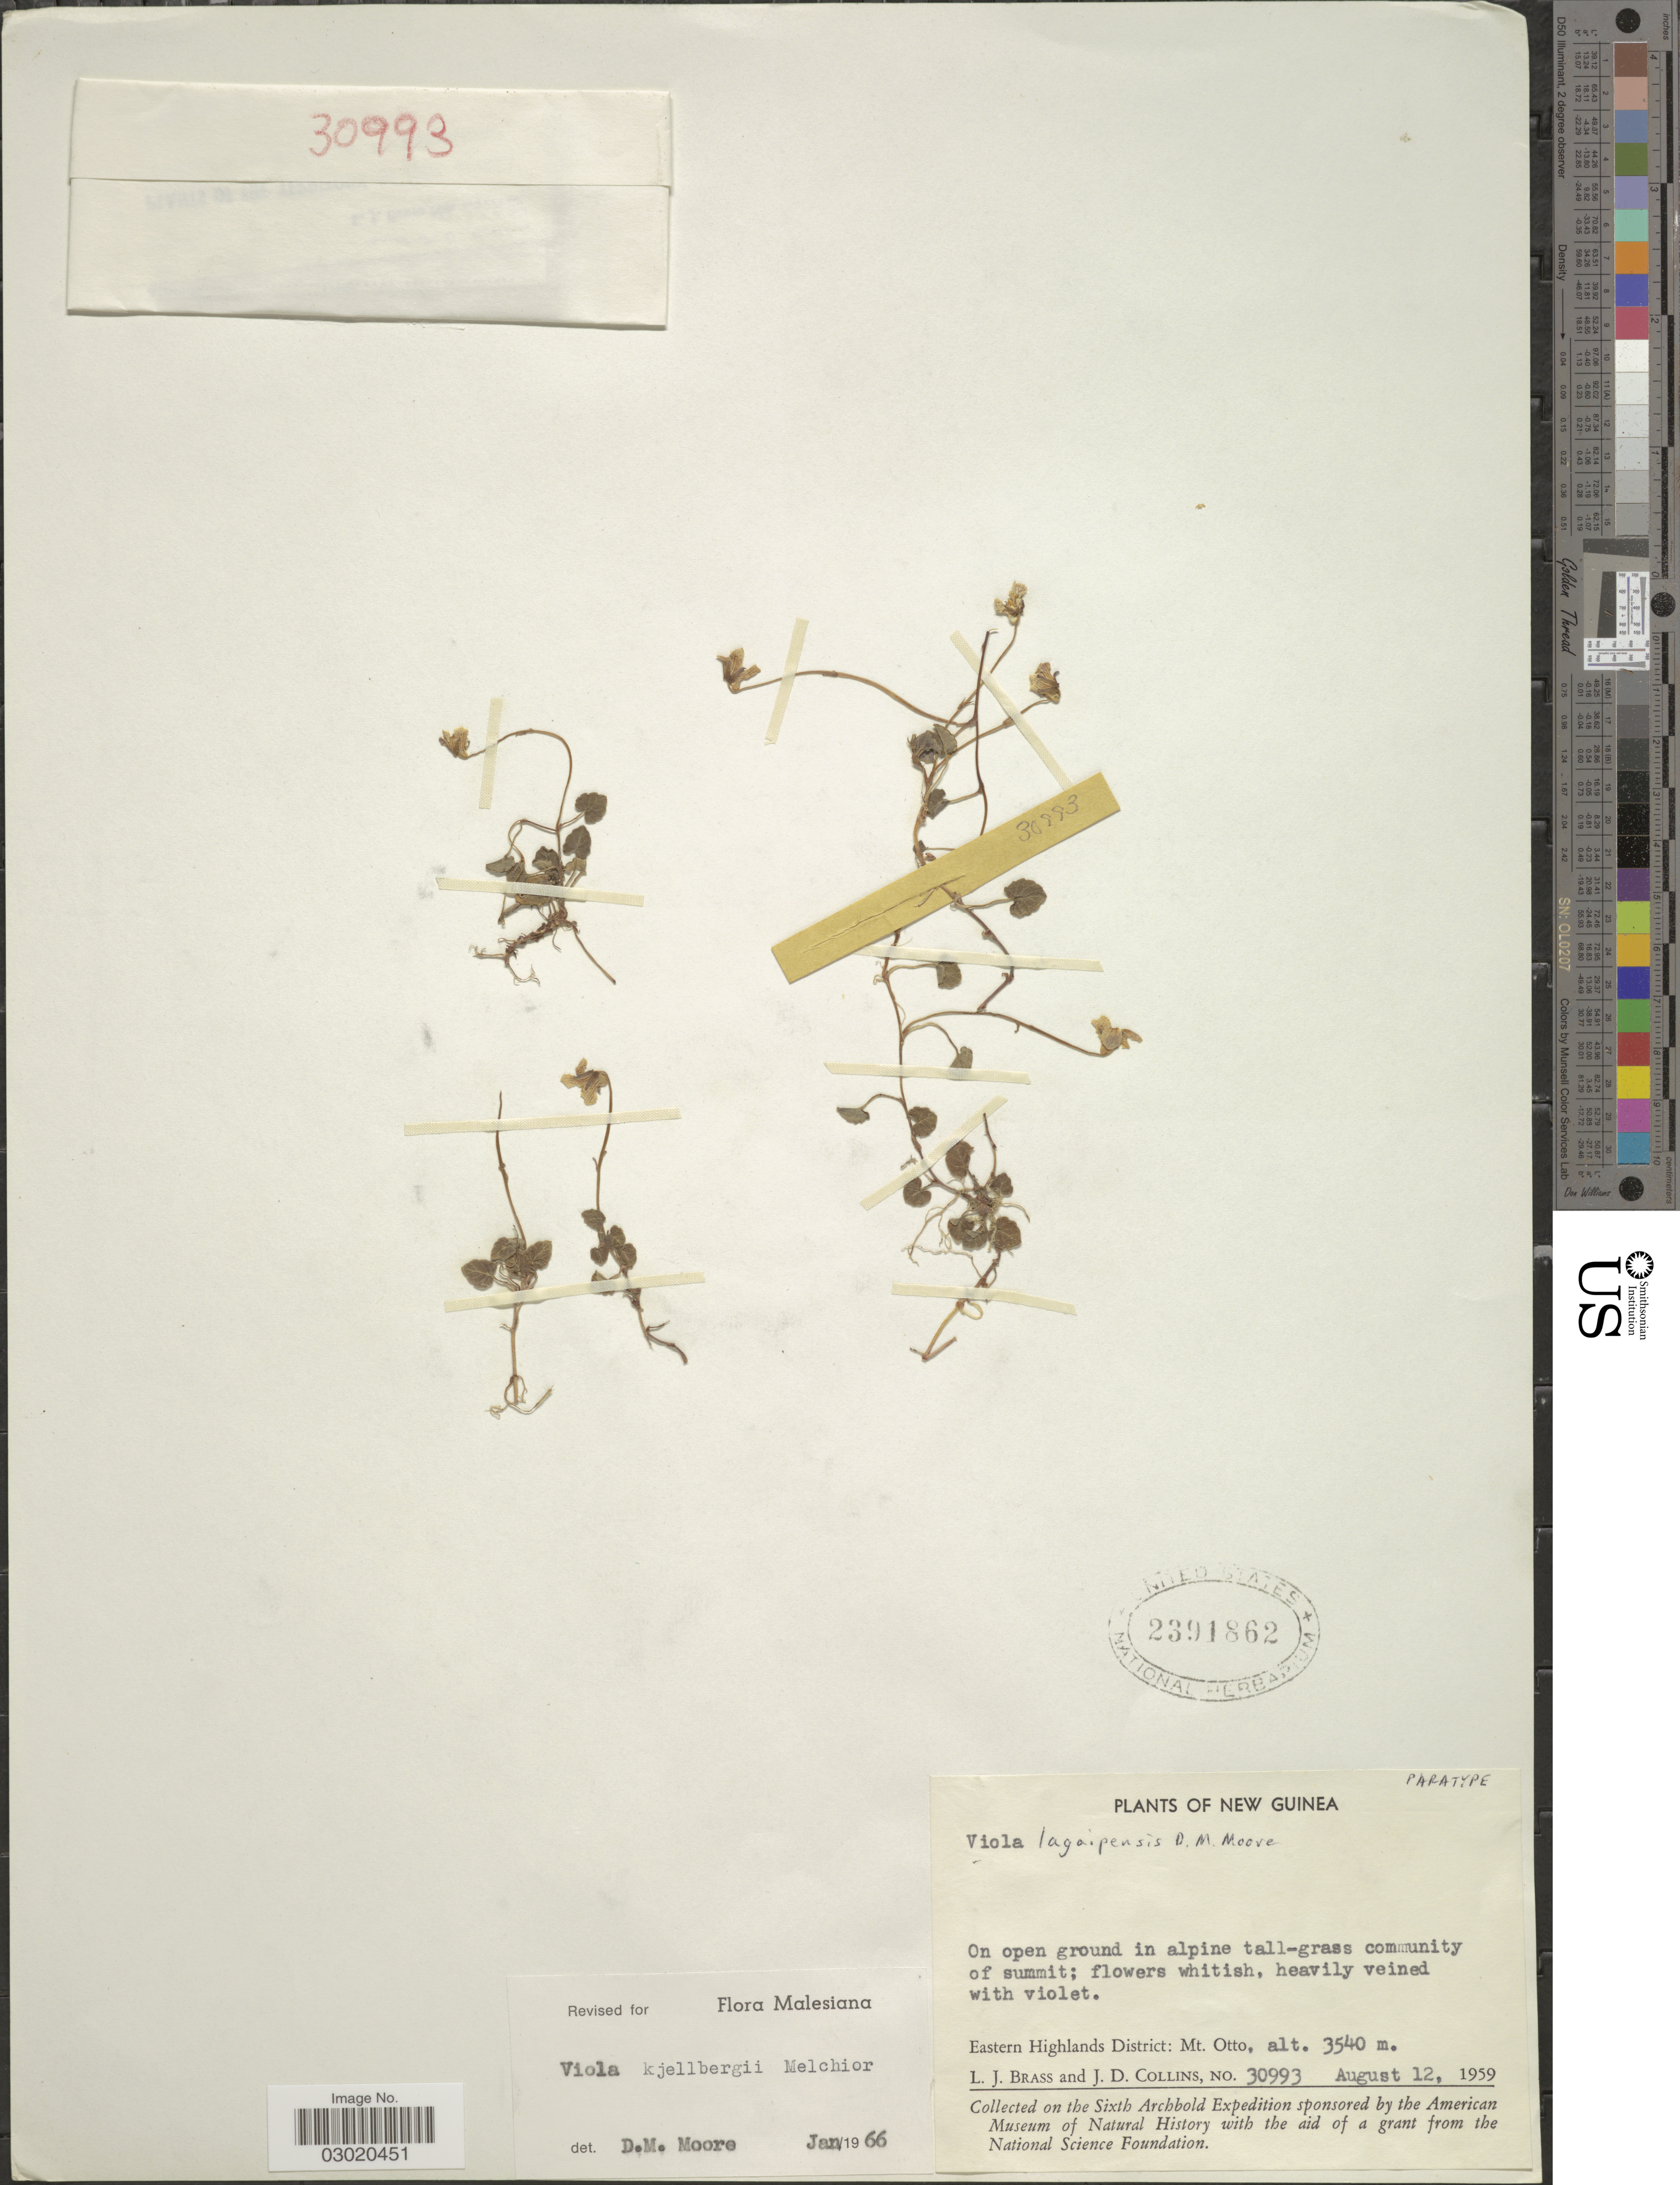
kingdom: Plantae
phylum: Tracheophyta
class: Magnoliopsida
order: Malpighiales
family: Violaceae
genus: Viola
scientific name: Viola kjellbergii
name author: Melchior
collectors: L. J. Brass & J. Collins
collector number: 30993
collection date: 1959-08-12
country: Papua New Guinea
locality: New Guinea. Eastern Highlands District: Mt. Otto.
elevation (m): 3540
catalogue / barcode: US 2391862